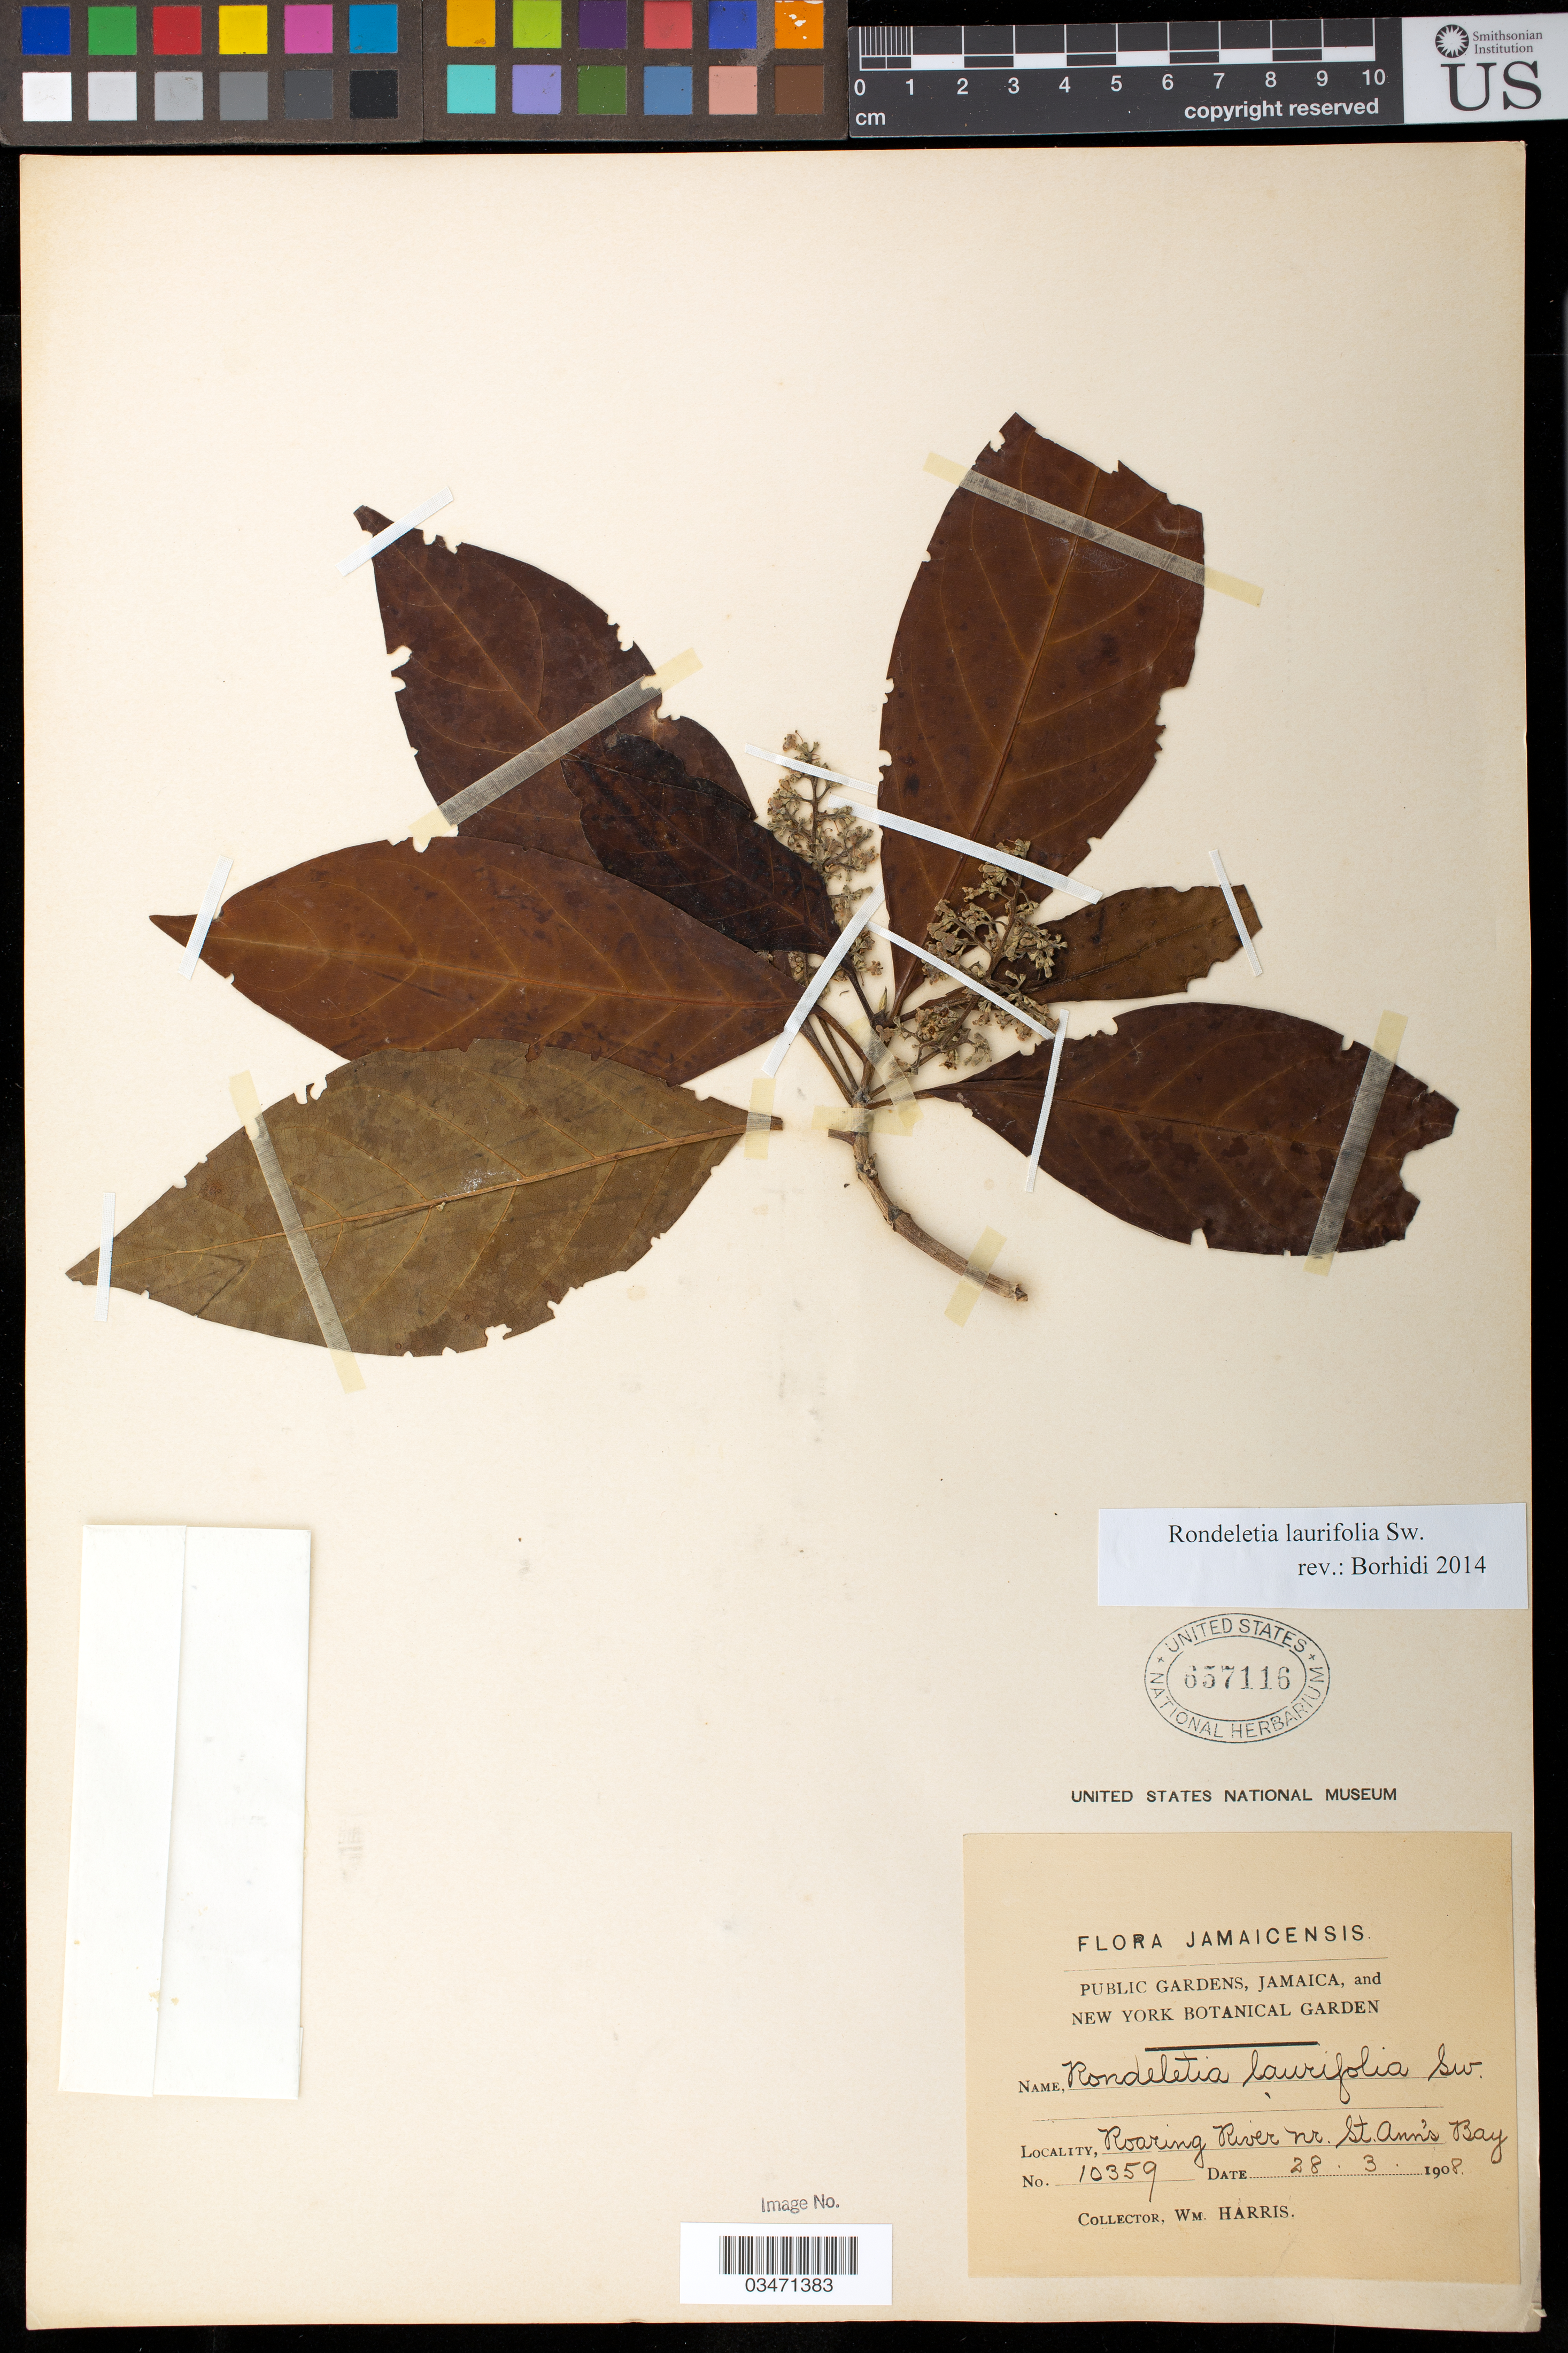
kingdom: Plantae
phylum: Tracheophyta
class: Magnoliopsida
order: Gentianales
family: Rubiaceae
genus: Rondeletia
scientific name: Rondeletia laurifolia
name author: Sw.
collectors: W. H. Harris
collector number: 10359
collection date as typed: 28 Mar 1908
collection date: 1908-03-28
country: Jamaica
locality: Roaring River, near St. Ann's Bay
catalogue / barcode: US 657116